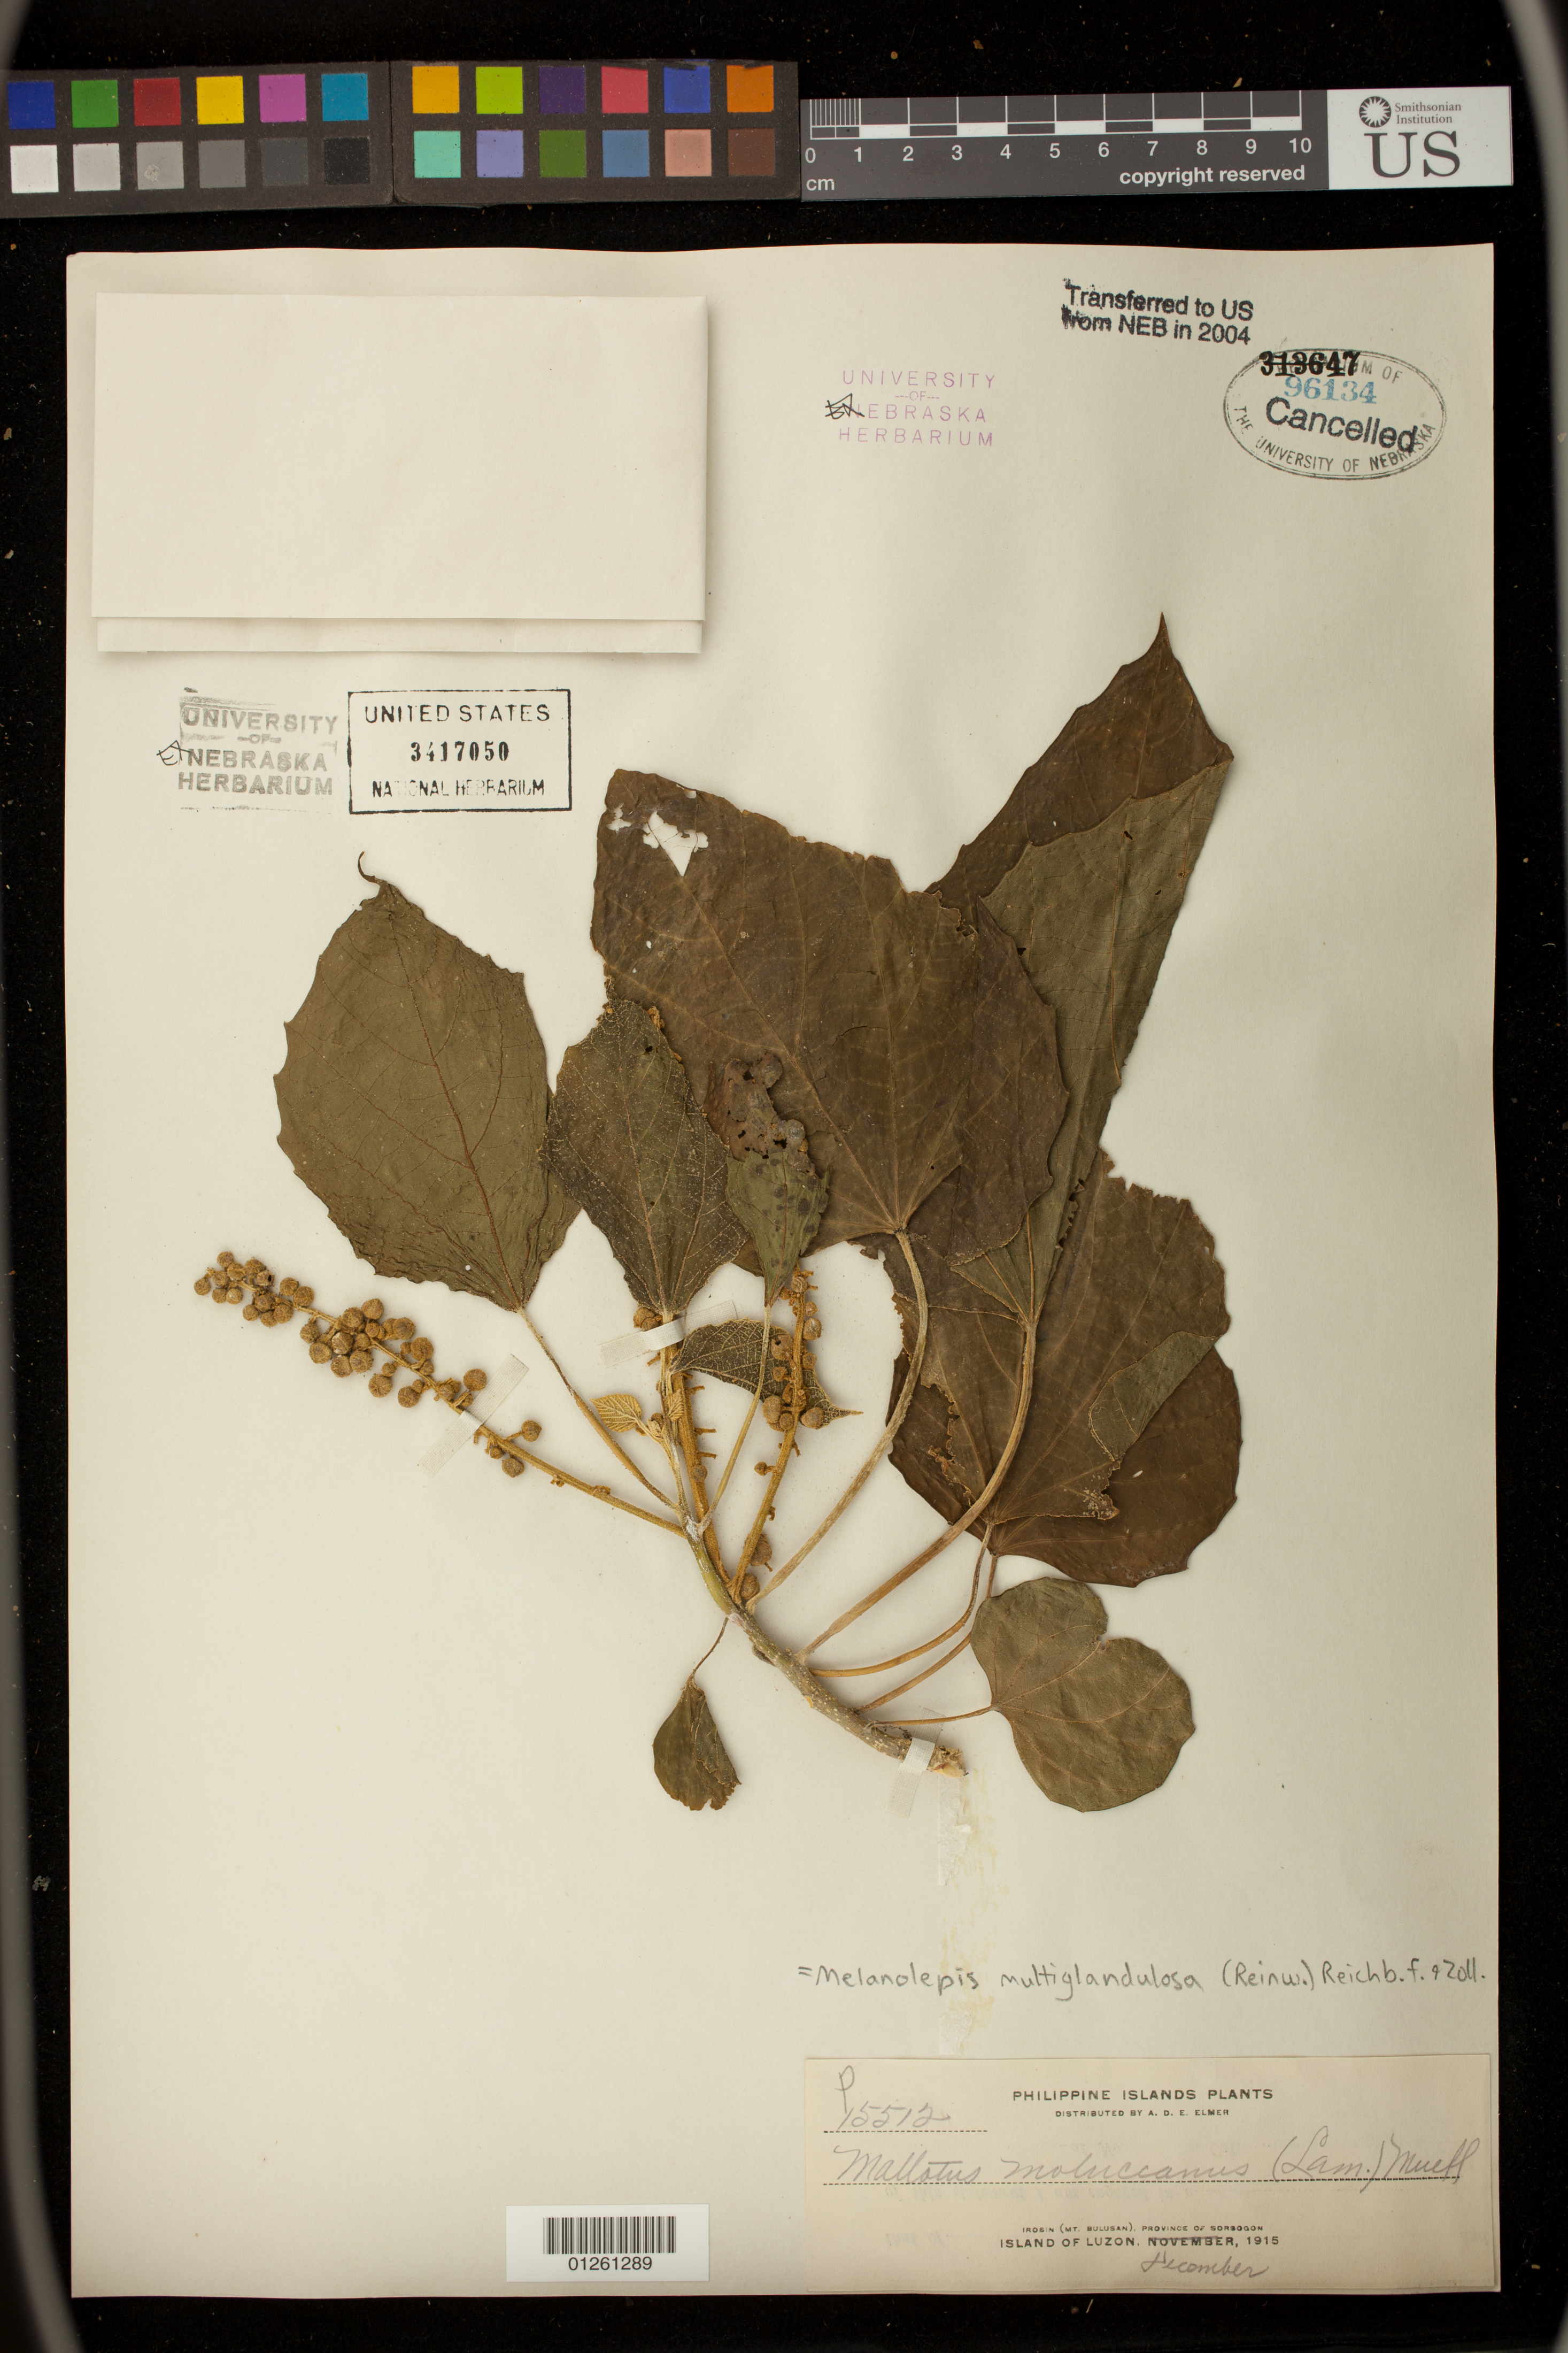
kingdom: Plantae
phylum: Tracheophyta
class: Magnoliopsida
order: Malpighiales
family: Euphorbiaceae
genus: Melanolepis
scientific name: Melanolepis multiglandulosa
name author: (Reinw. ex Blume) Rchb. f. & Zoll.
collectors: A. D. E. Elmer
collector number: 15512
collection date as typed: Dec 1915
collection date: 1915-12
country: Philippines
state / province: Bicol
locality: Irosin (Mt. Bulusan), Province of Sorsogon, Island of Luzon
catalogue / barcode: US 3417050